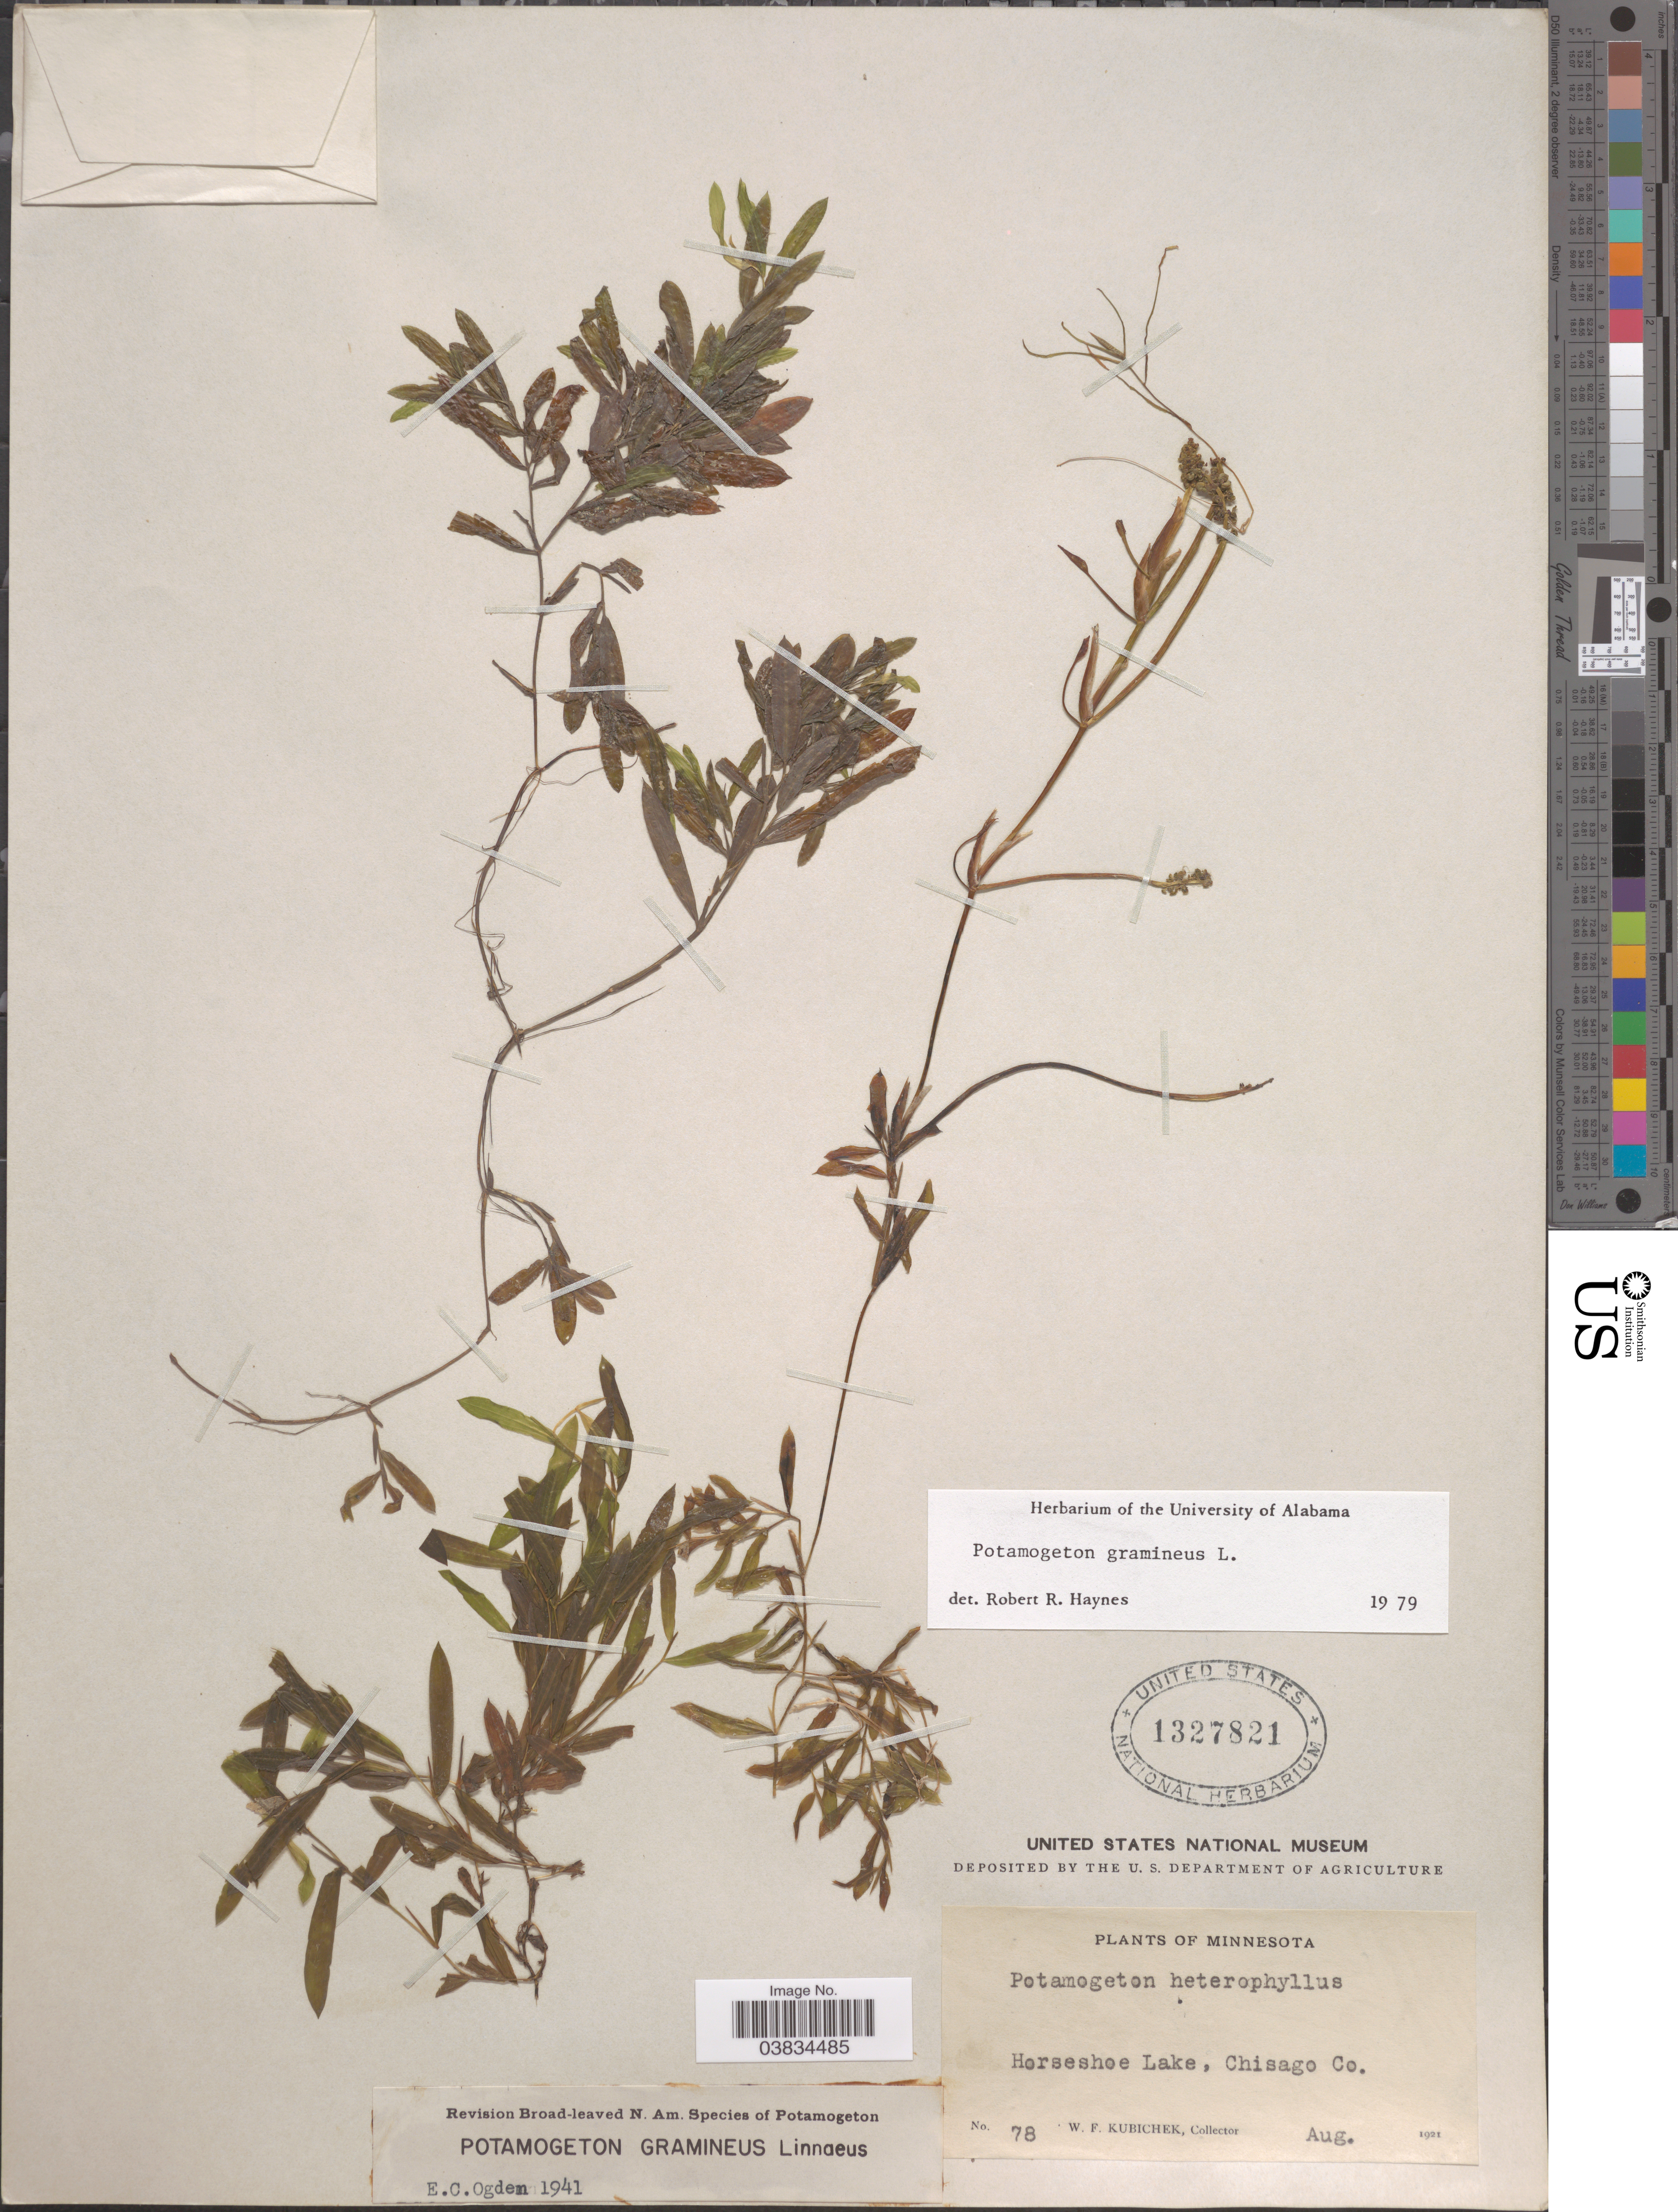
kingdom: Plantae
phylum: Tracheophyta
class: Liliopsida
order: Alismatales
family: Potamogetonaceae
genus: Potamogeton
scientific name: Potamogeton gramineus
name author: L.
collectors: W. Kubichek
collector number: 78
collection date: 1921-08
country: United States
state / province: Minnesota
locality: Horseshoe Lake, Chisago Co.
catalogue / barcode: US 1327821